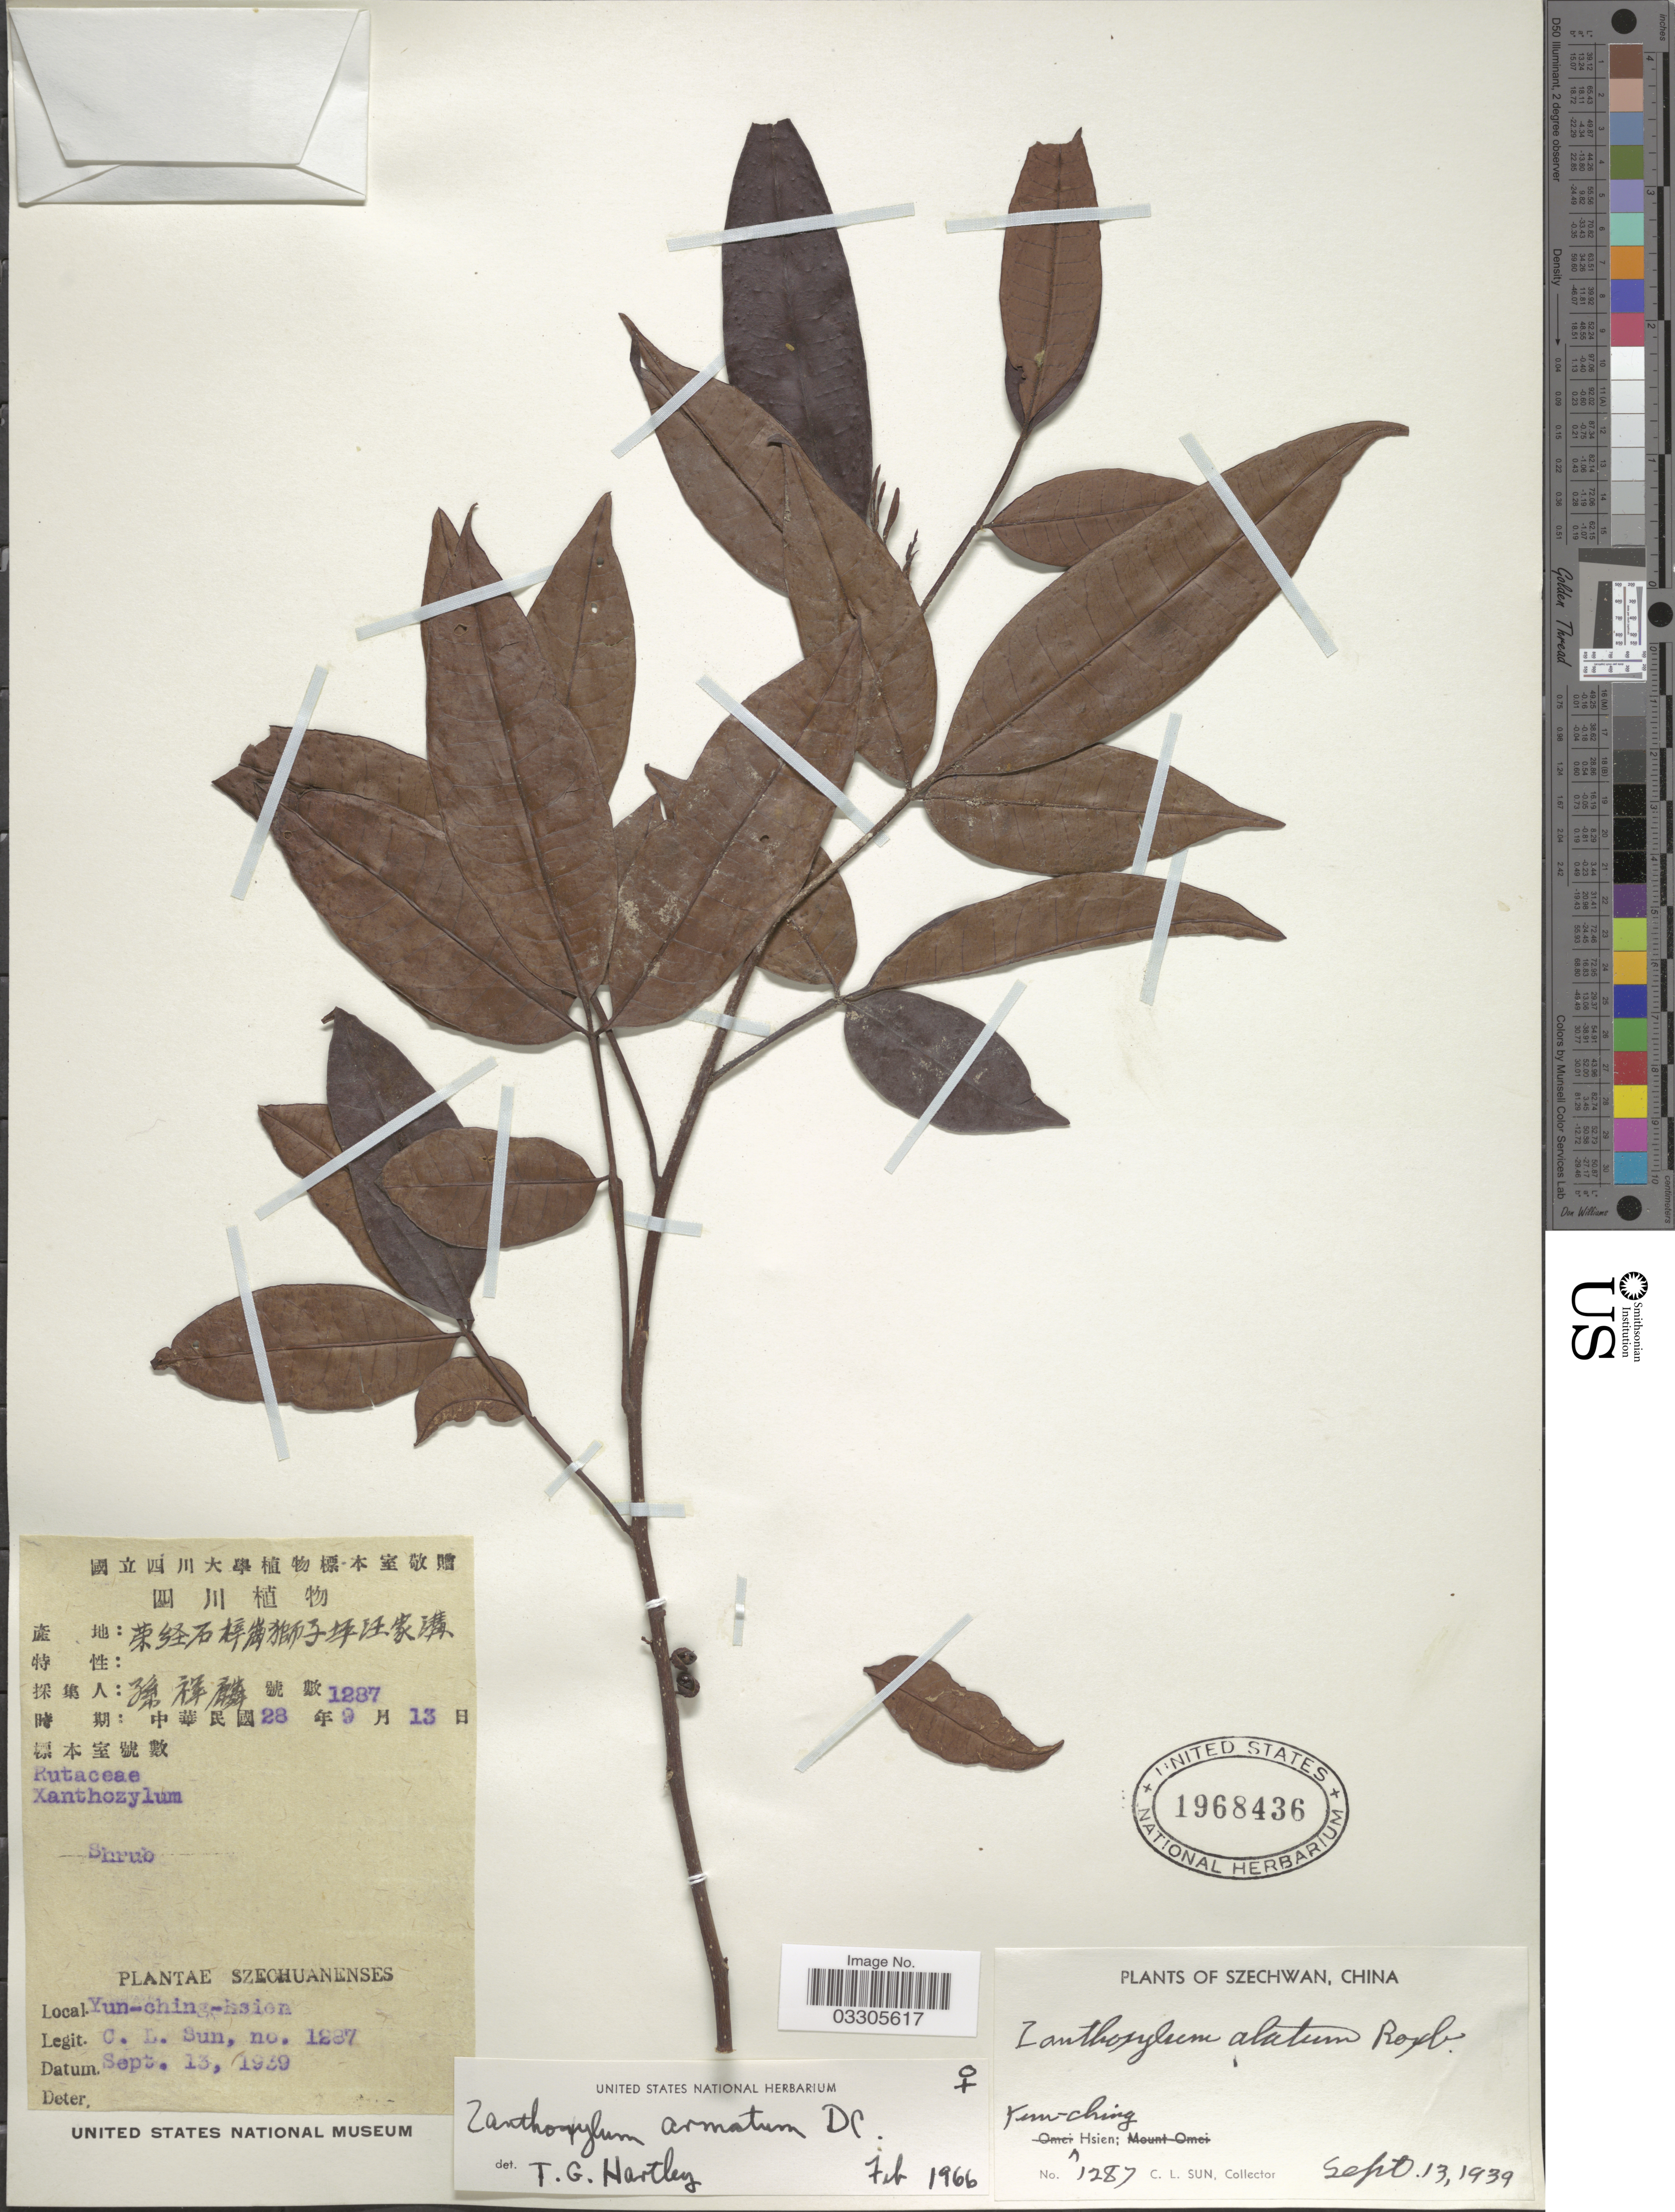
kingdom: Plantae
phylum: Tracheophyta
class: Magnoliopsida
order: Sapindales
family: Rutaceae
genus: Zanthoxylum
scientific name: Zanthoxylum armatum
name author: DC.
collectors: C. Sun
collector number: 1287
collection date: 1939-09-13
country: China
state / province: Sichuan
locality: Szechwan, Yun-ching-hsien.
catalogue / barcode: US 1968436